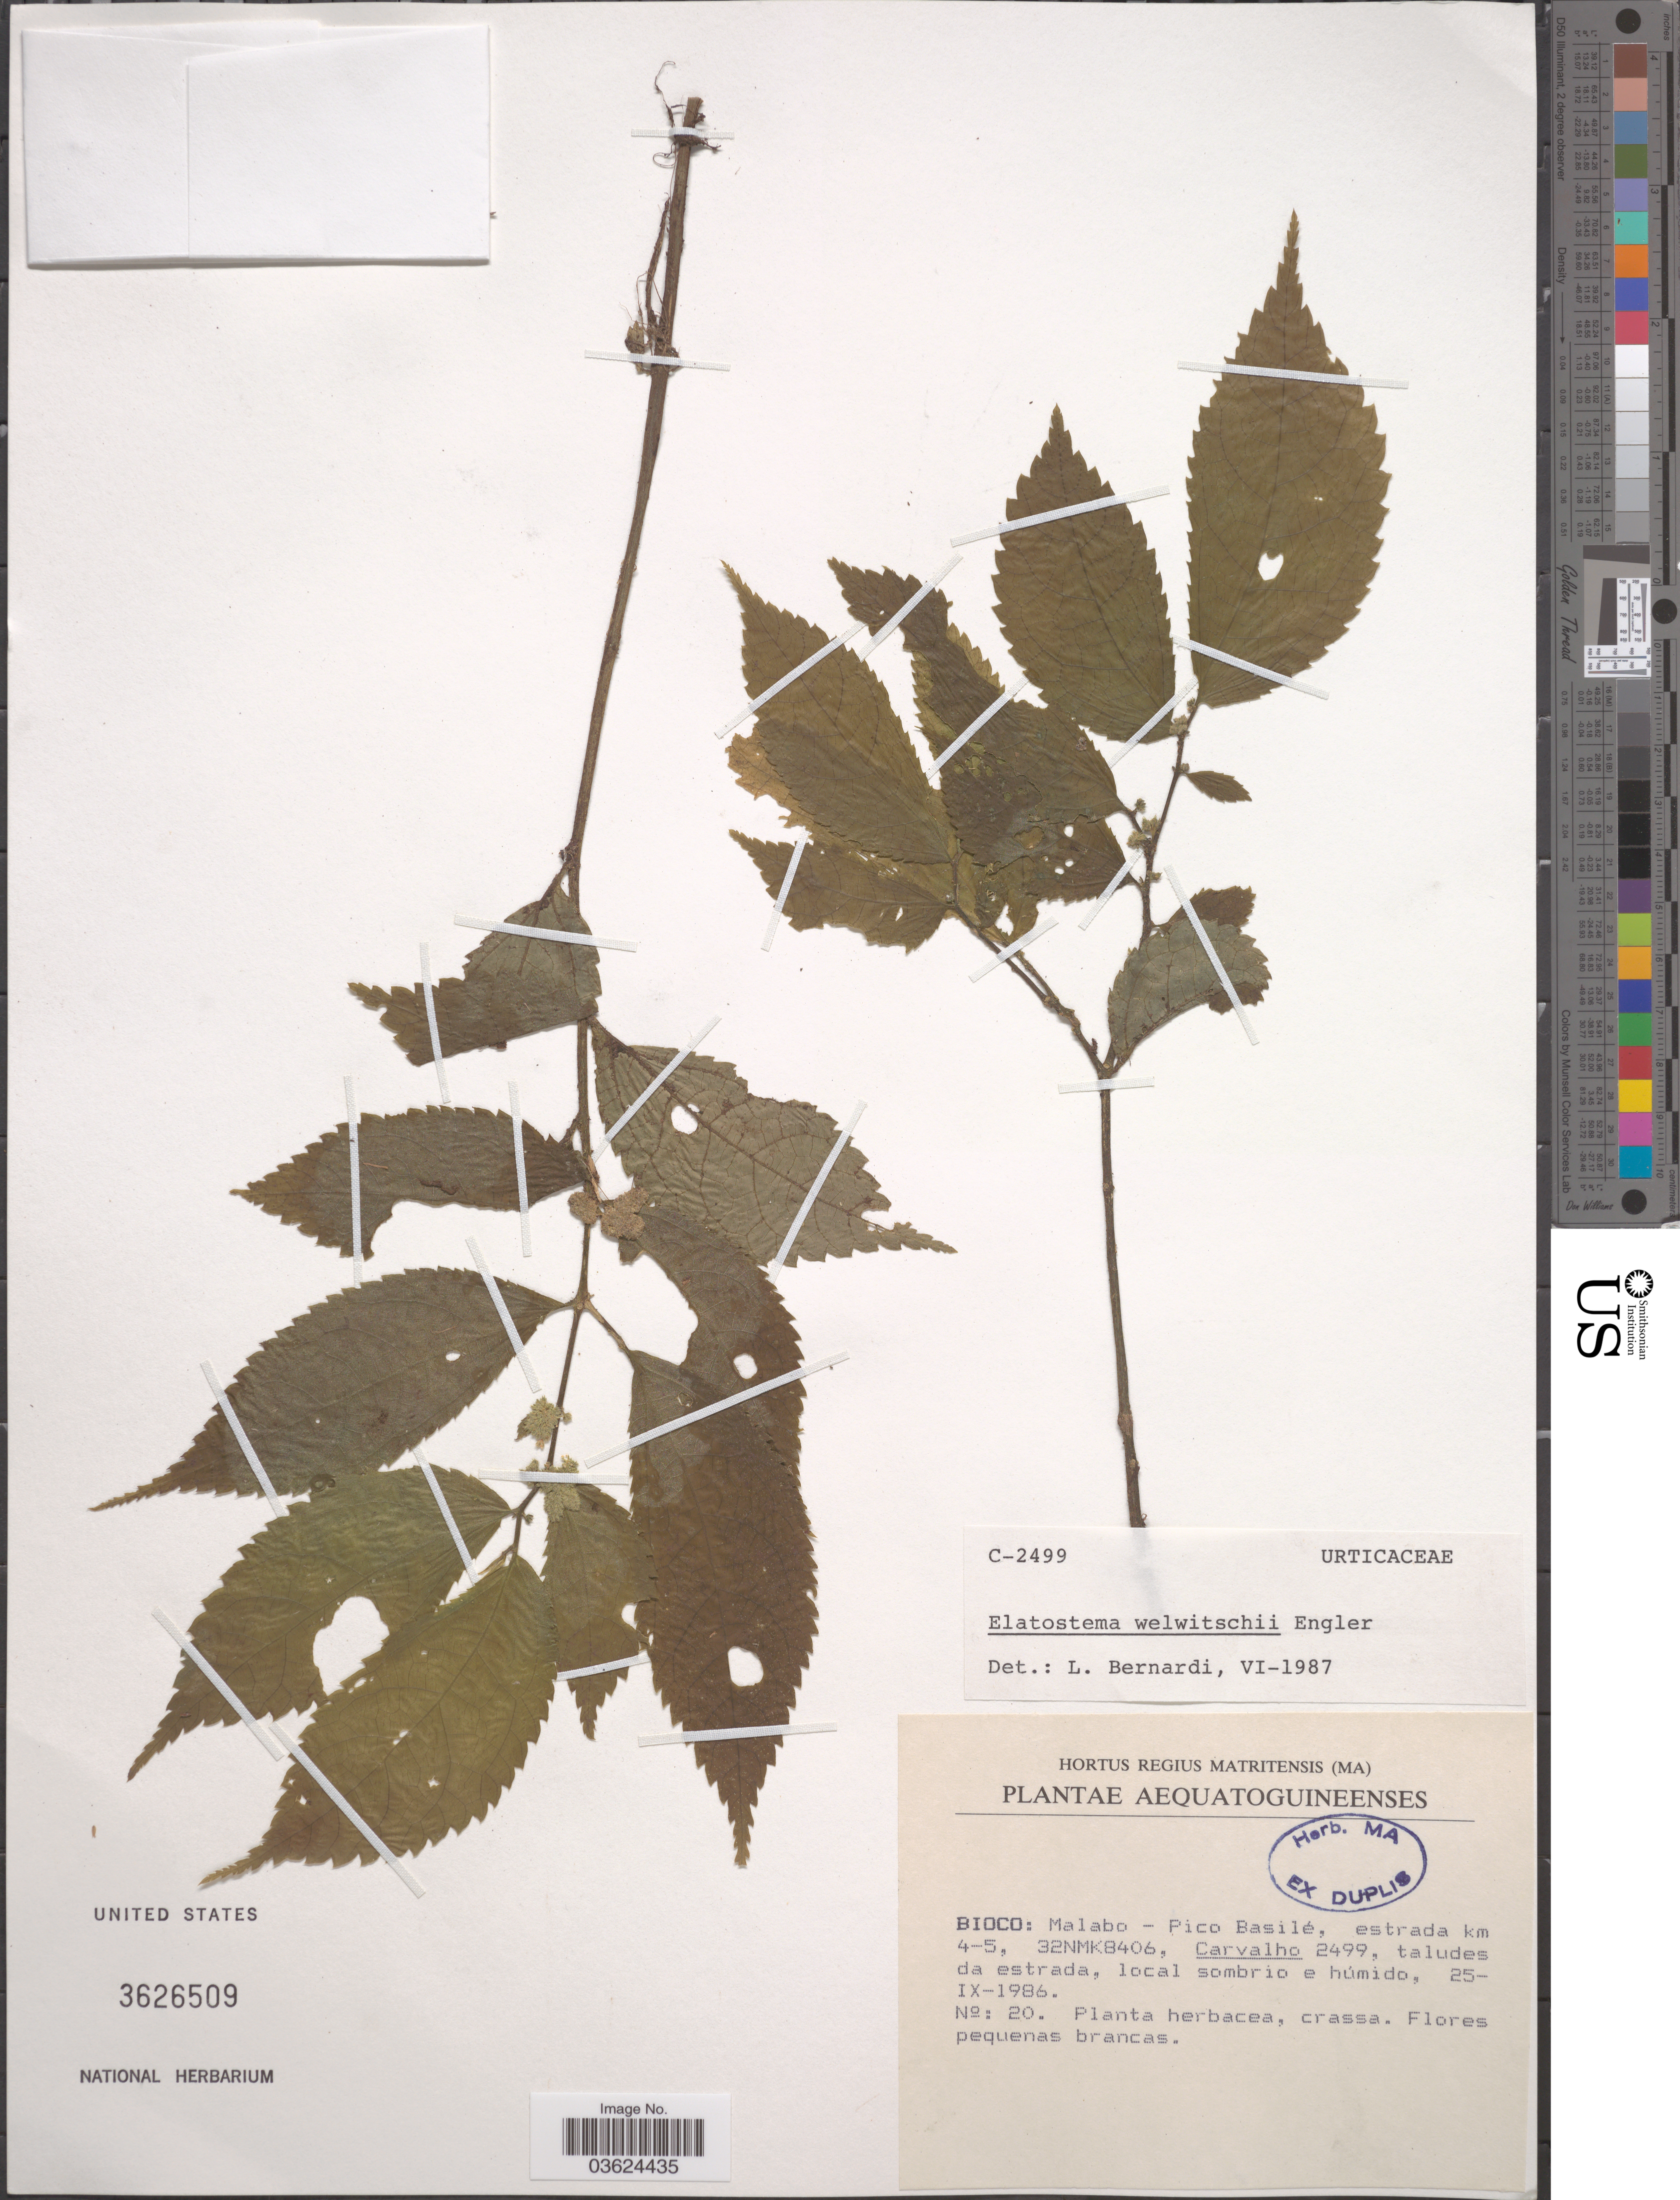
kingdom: Plantae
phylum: Tracheophyta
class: Magnoliopsida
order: Rosales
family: Urticaceae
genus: Elatostema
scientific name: Elatostema welwitschii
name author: Engl.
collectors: Carvalho, --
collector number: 2499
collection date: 1986-09-25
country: Equatorial Guinea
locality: Aequatoguineenses. Bioco: Malabo - Pico Basilé, estrada km 4-5, 32NMK8406.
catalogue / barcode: US 3626509